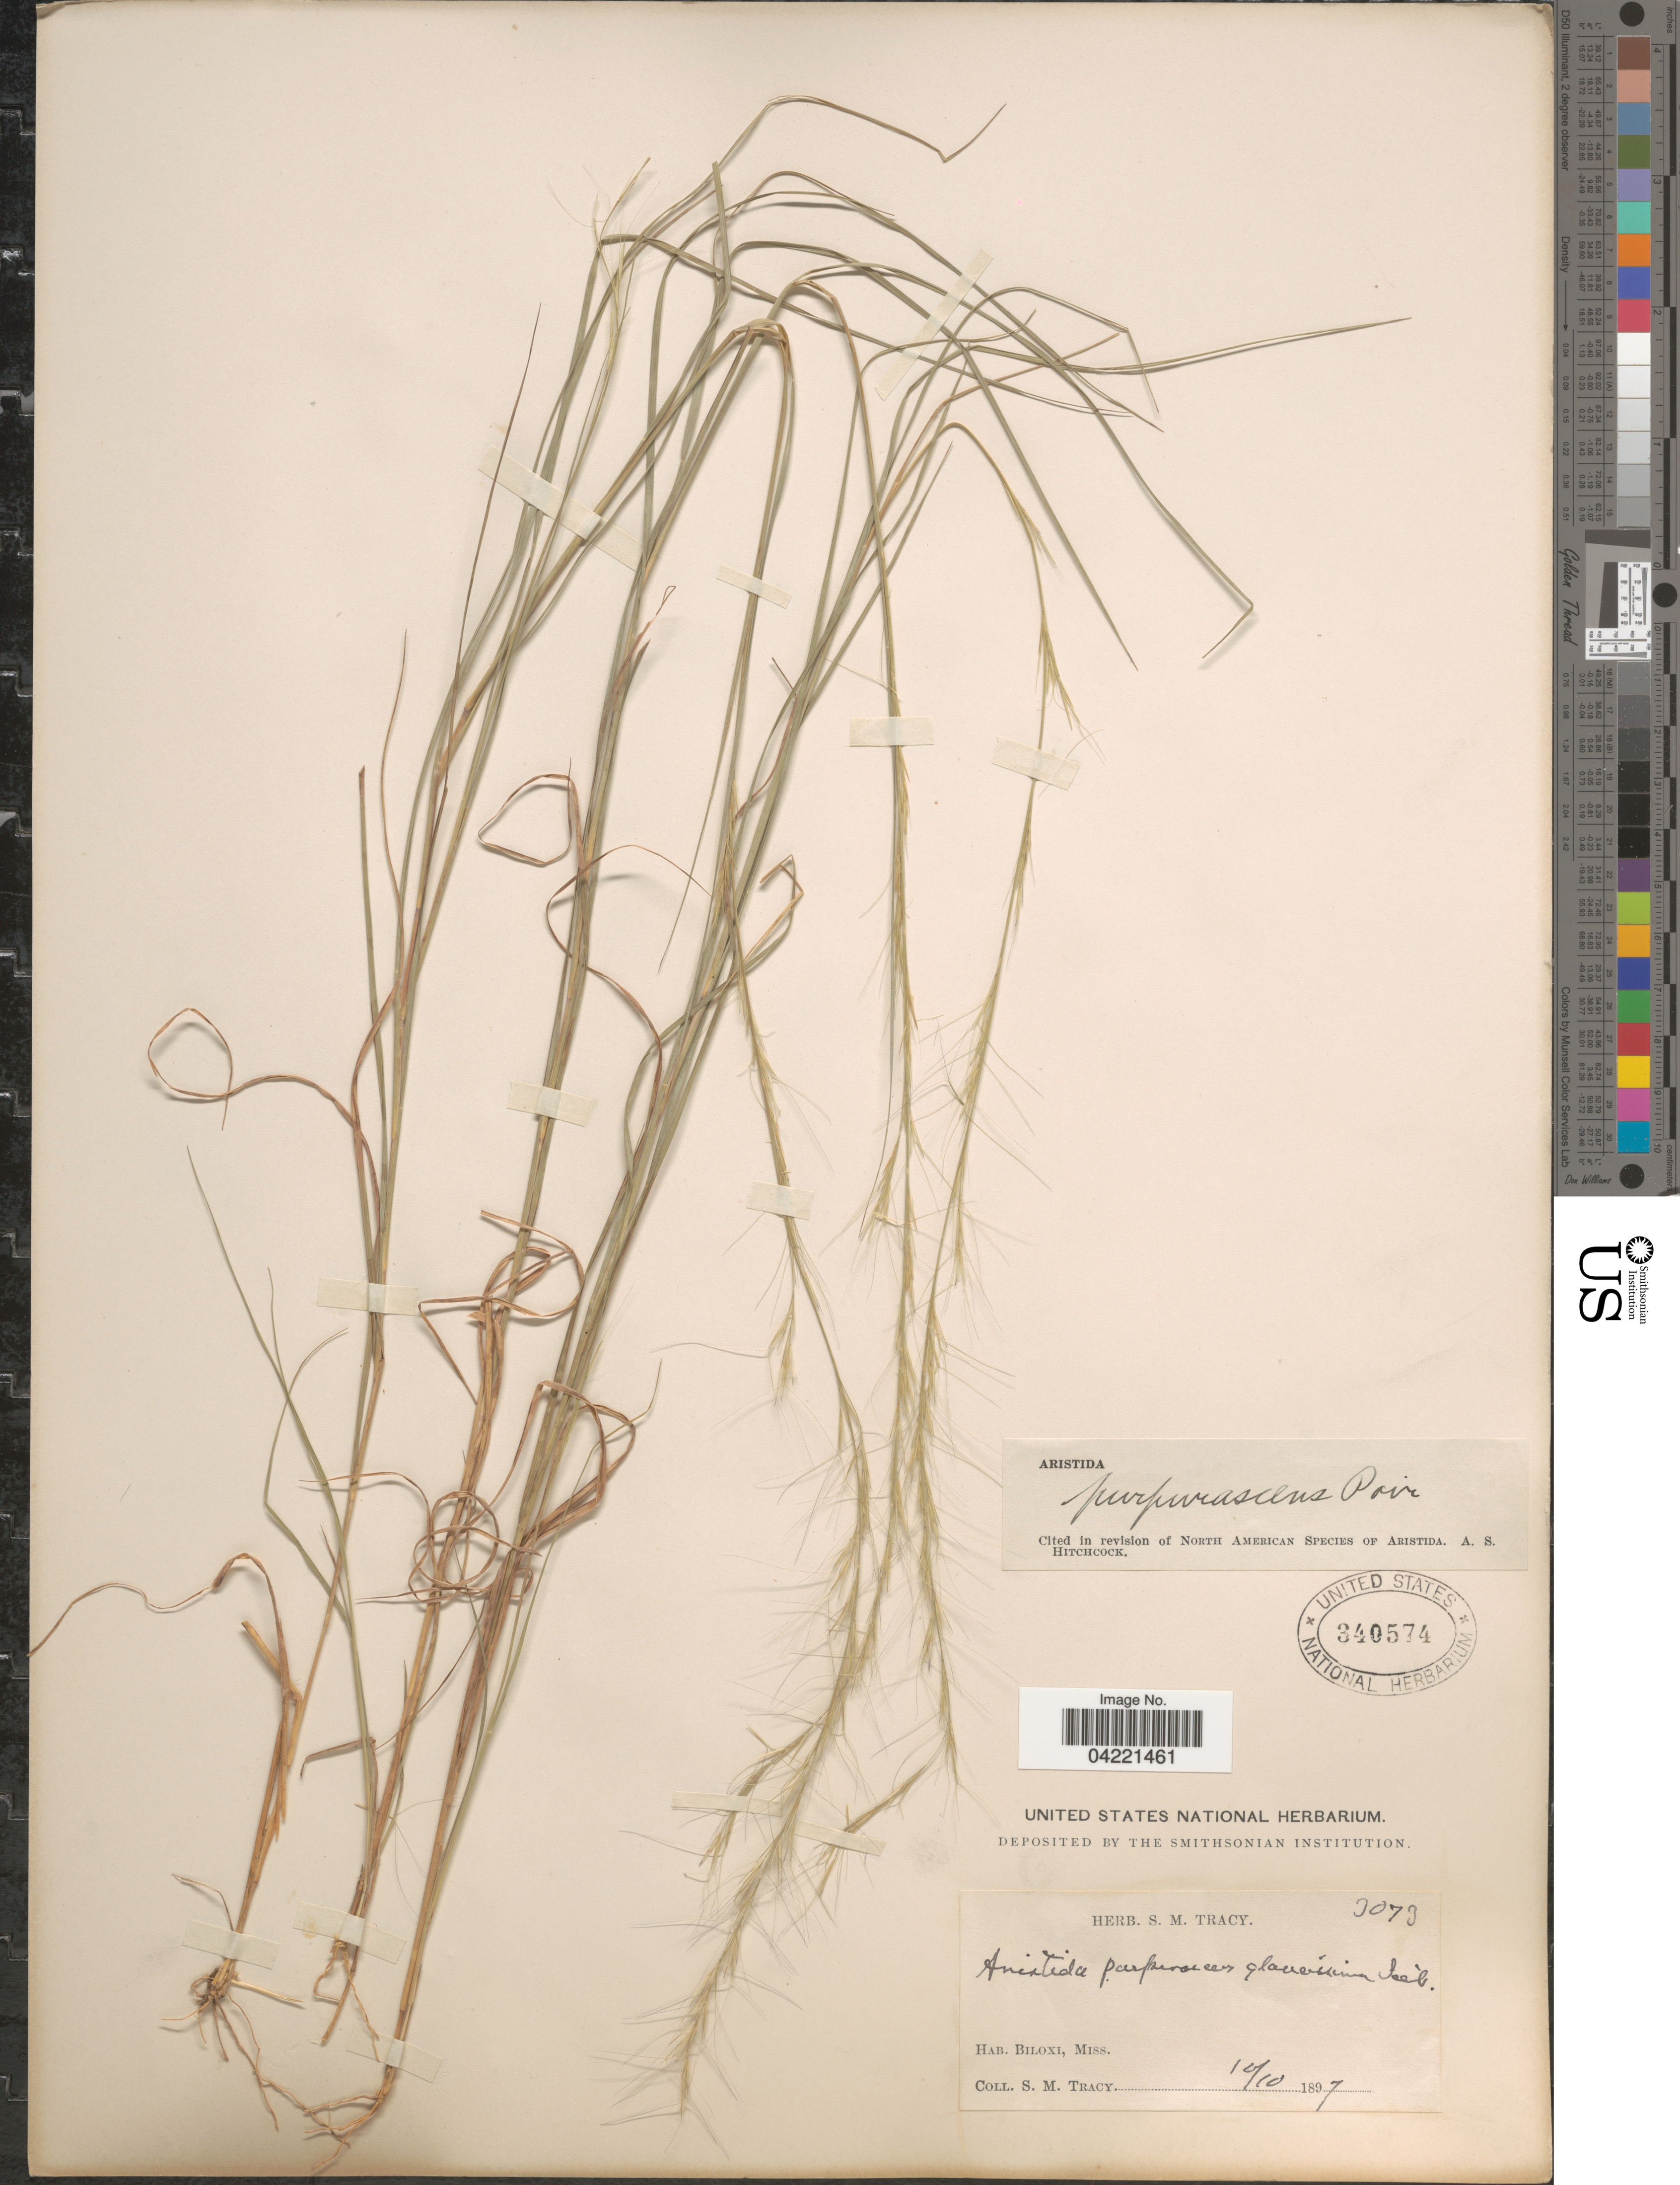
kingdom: Plantae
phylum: Tracheophyta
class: Liliopsida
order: Poales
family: Poaceae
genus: Aristida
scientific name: Aristida purpurascens var. purpurescens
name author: Poir.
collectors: S. M. Tracy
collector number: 3073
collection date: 1897-10-10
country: United States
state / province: Mississippi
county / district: Harrison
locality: Biloxi.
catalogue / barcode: US 340574